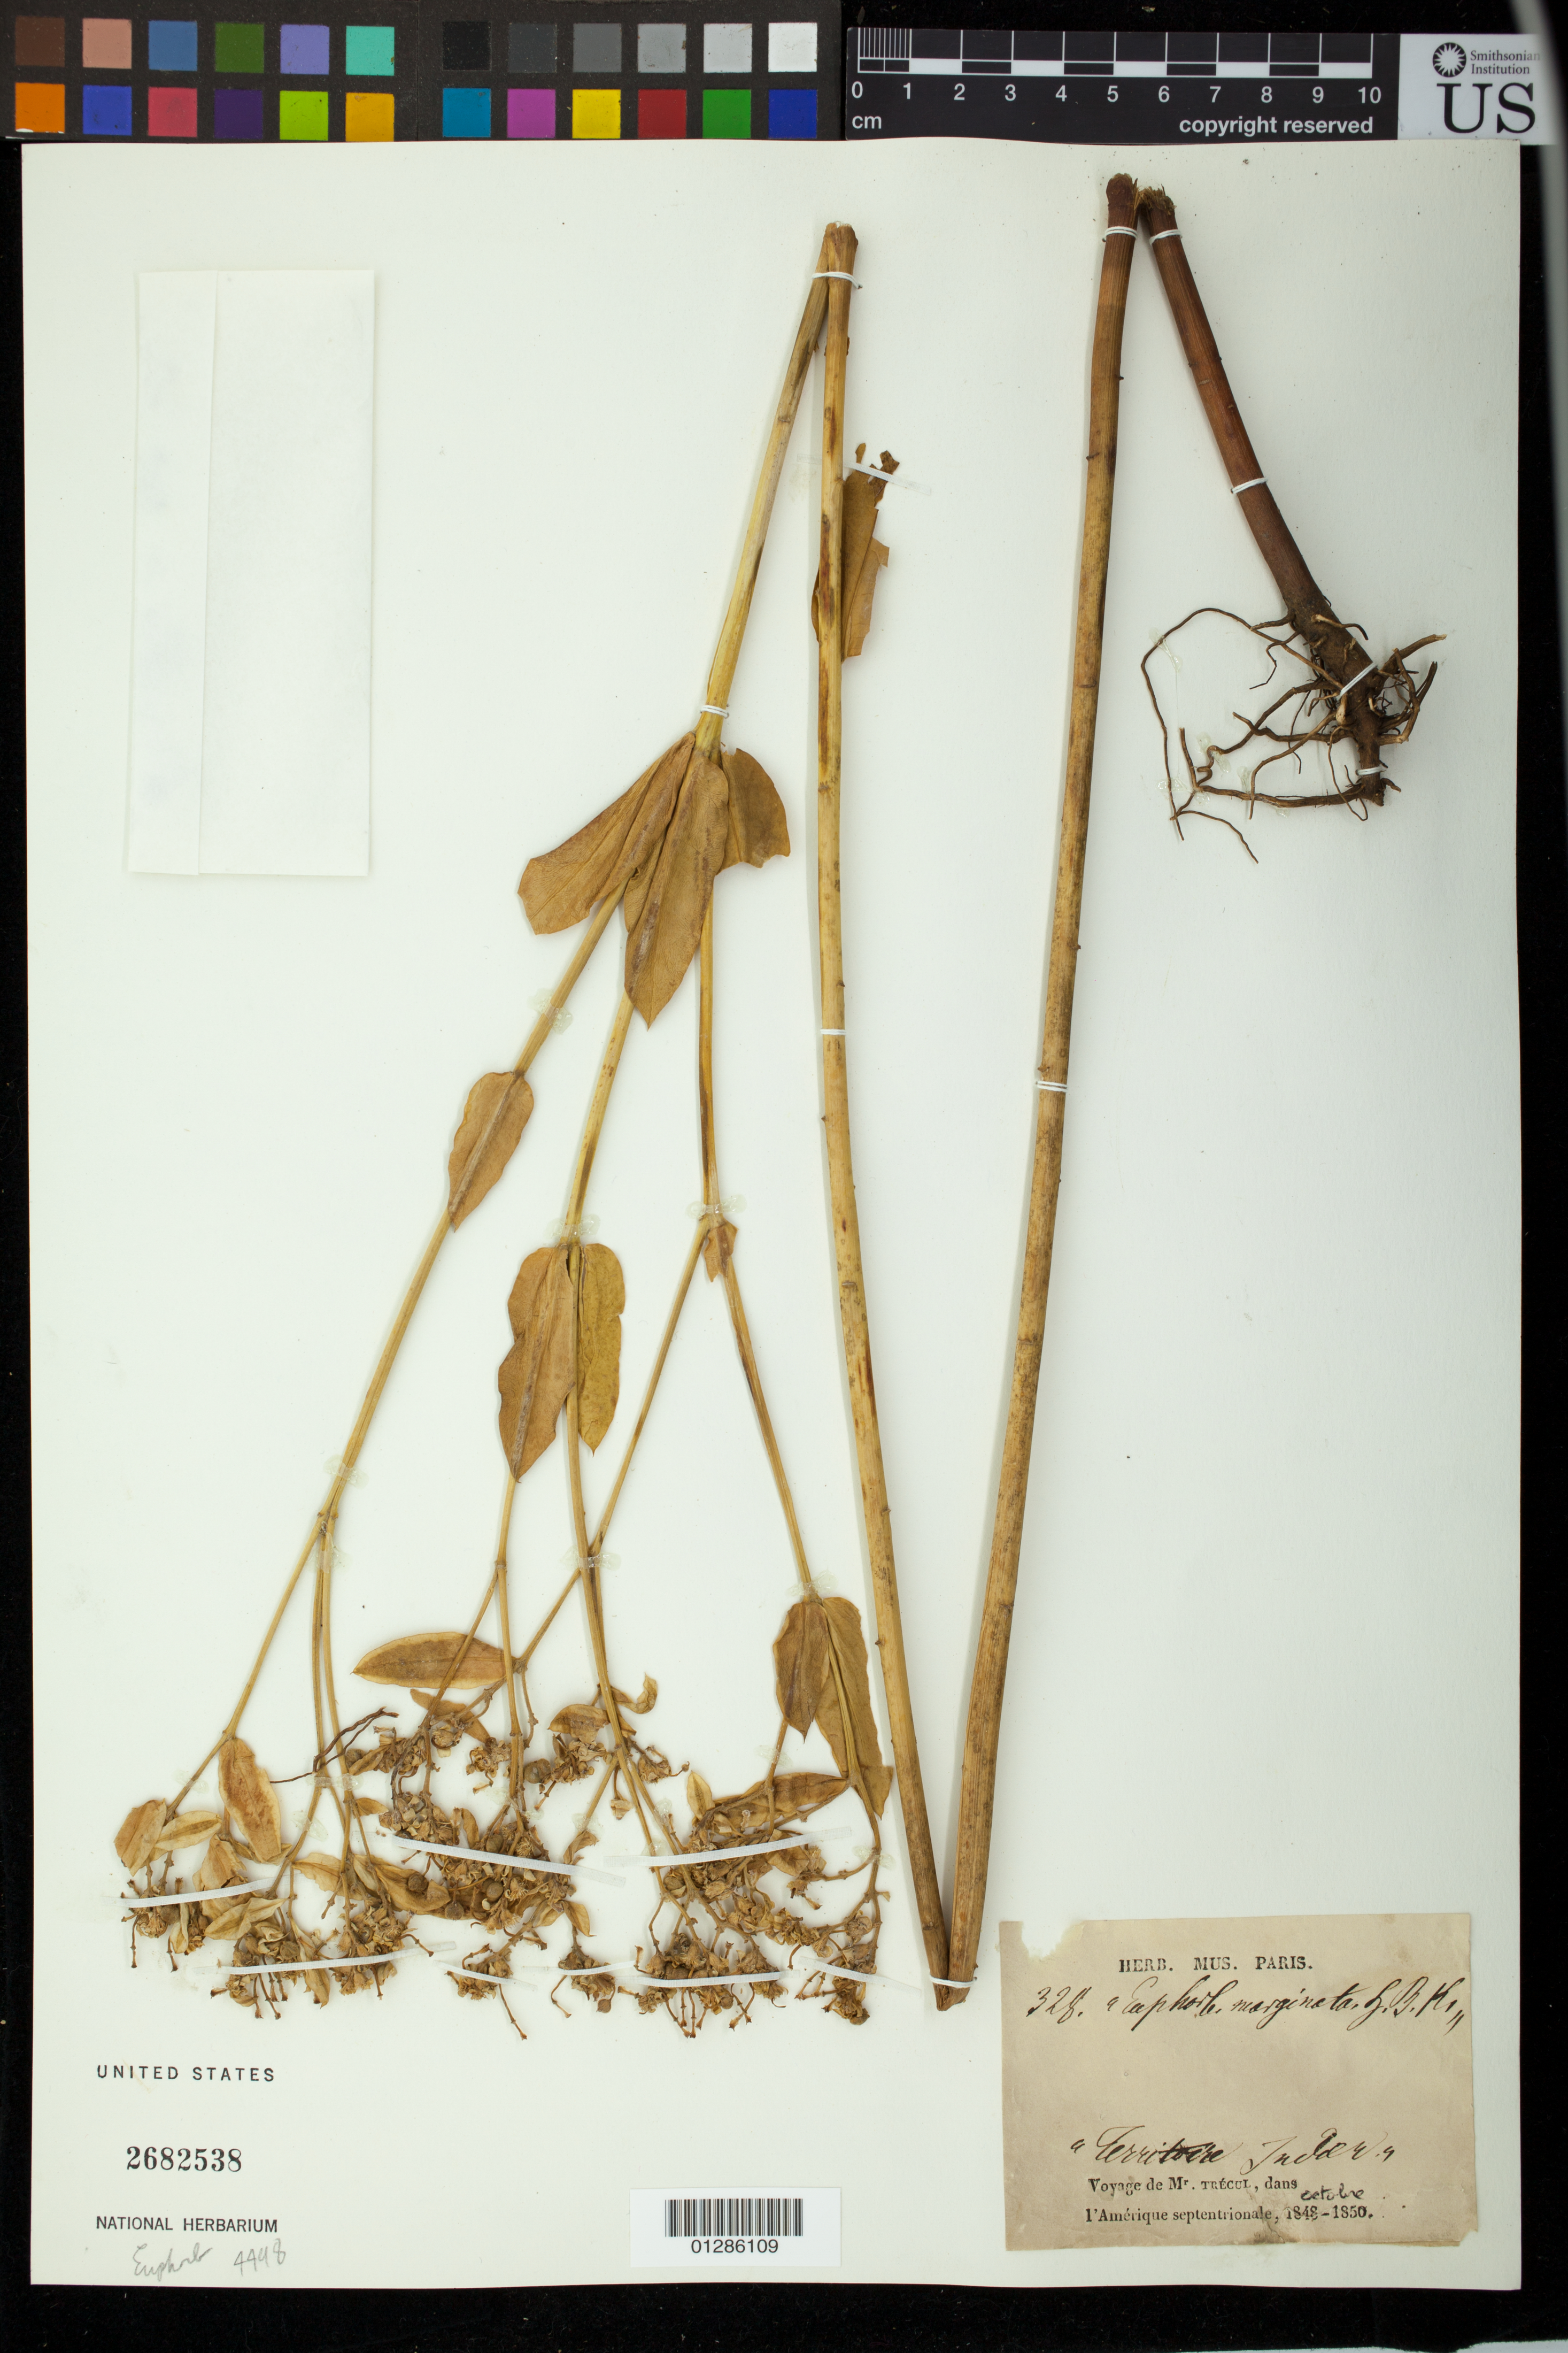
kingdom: Plantae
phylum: Tracheophyta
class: Magnoliopsida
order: Malpighiales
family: Euphorbiaceae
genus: Euphorbia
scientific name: Euphorbia marginata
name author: Pursh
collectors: A. Trécul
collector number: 328/4498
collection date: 1848/1850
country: United States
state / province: Texas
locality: Voyage dans l'Amerique septentrionale: Territoire Indien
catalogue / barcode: US 2682538